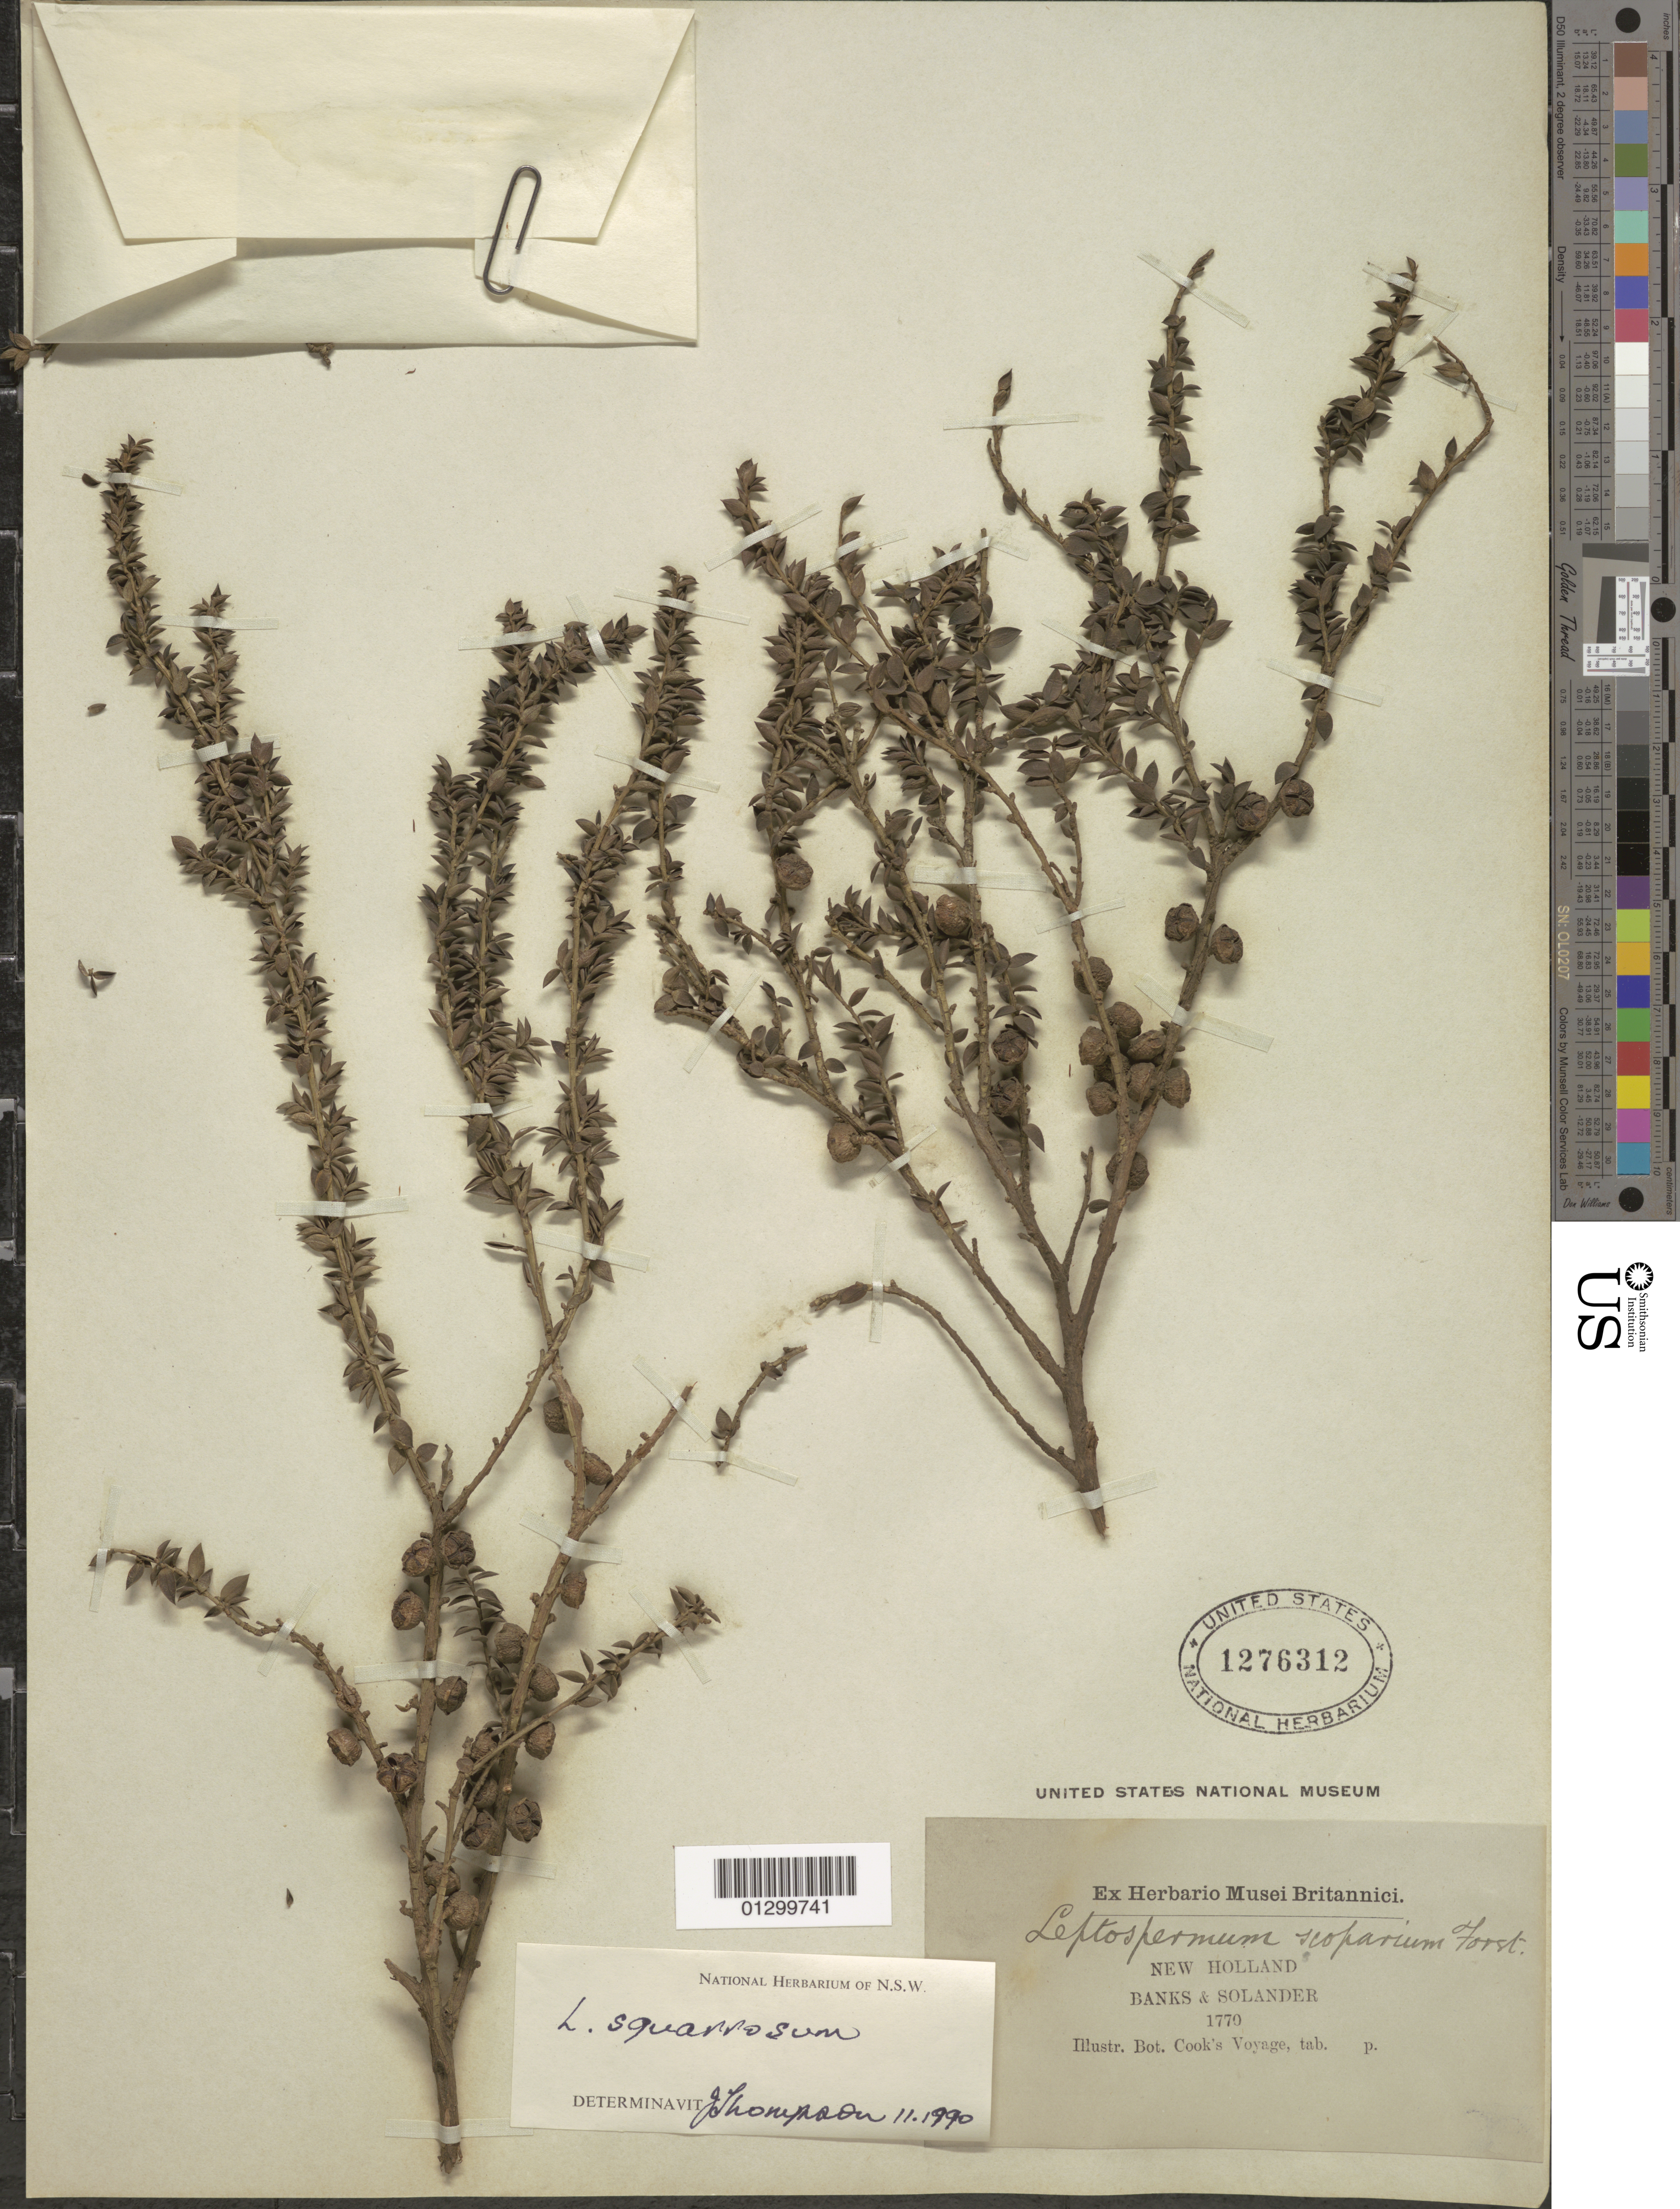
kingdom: Plantae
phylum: Tracheophyta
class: Magnoliopsida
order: Myrtales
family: Myrtaceae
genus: Leptospermum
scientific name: Leptospermum squarrosum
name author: Gaertn.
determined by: Thompson, J.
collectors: J. Banks & D. C. Solander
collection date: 1770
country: Australia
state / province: South Australia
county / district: Copper Coast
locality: New Holland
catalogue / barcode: US 1276312